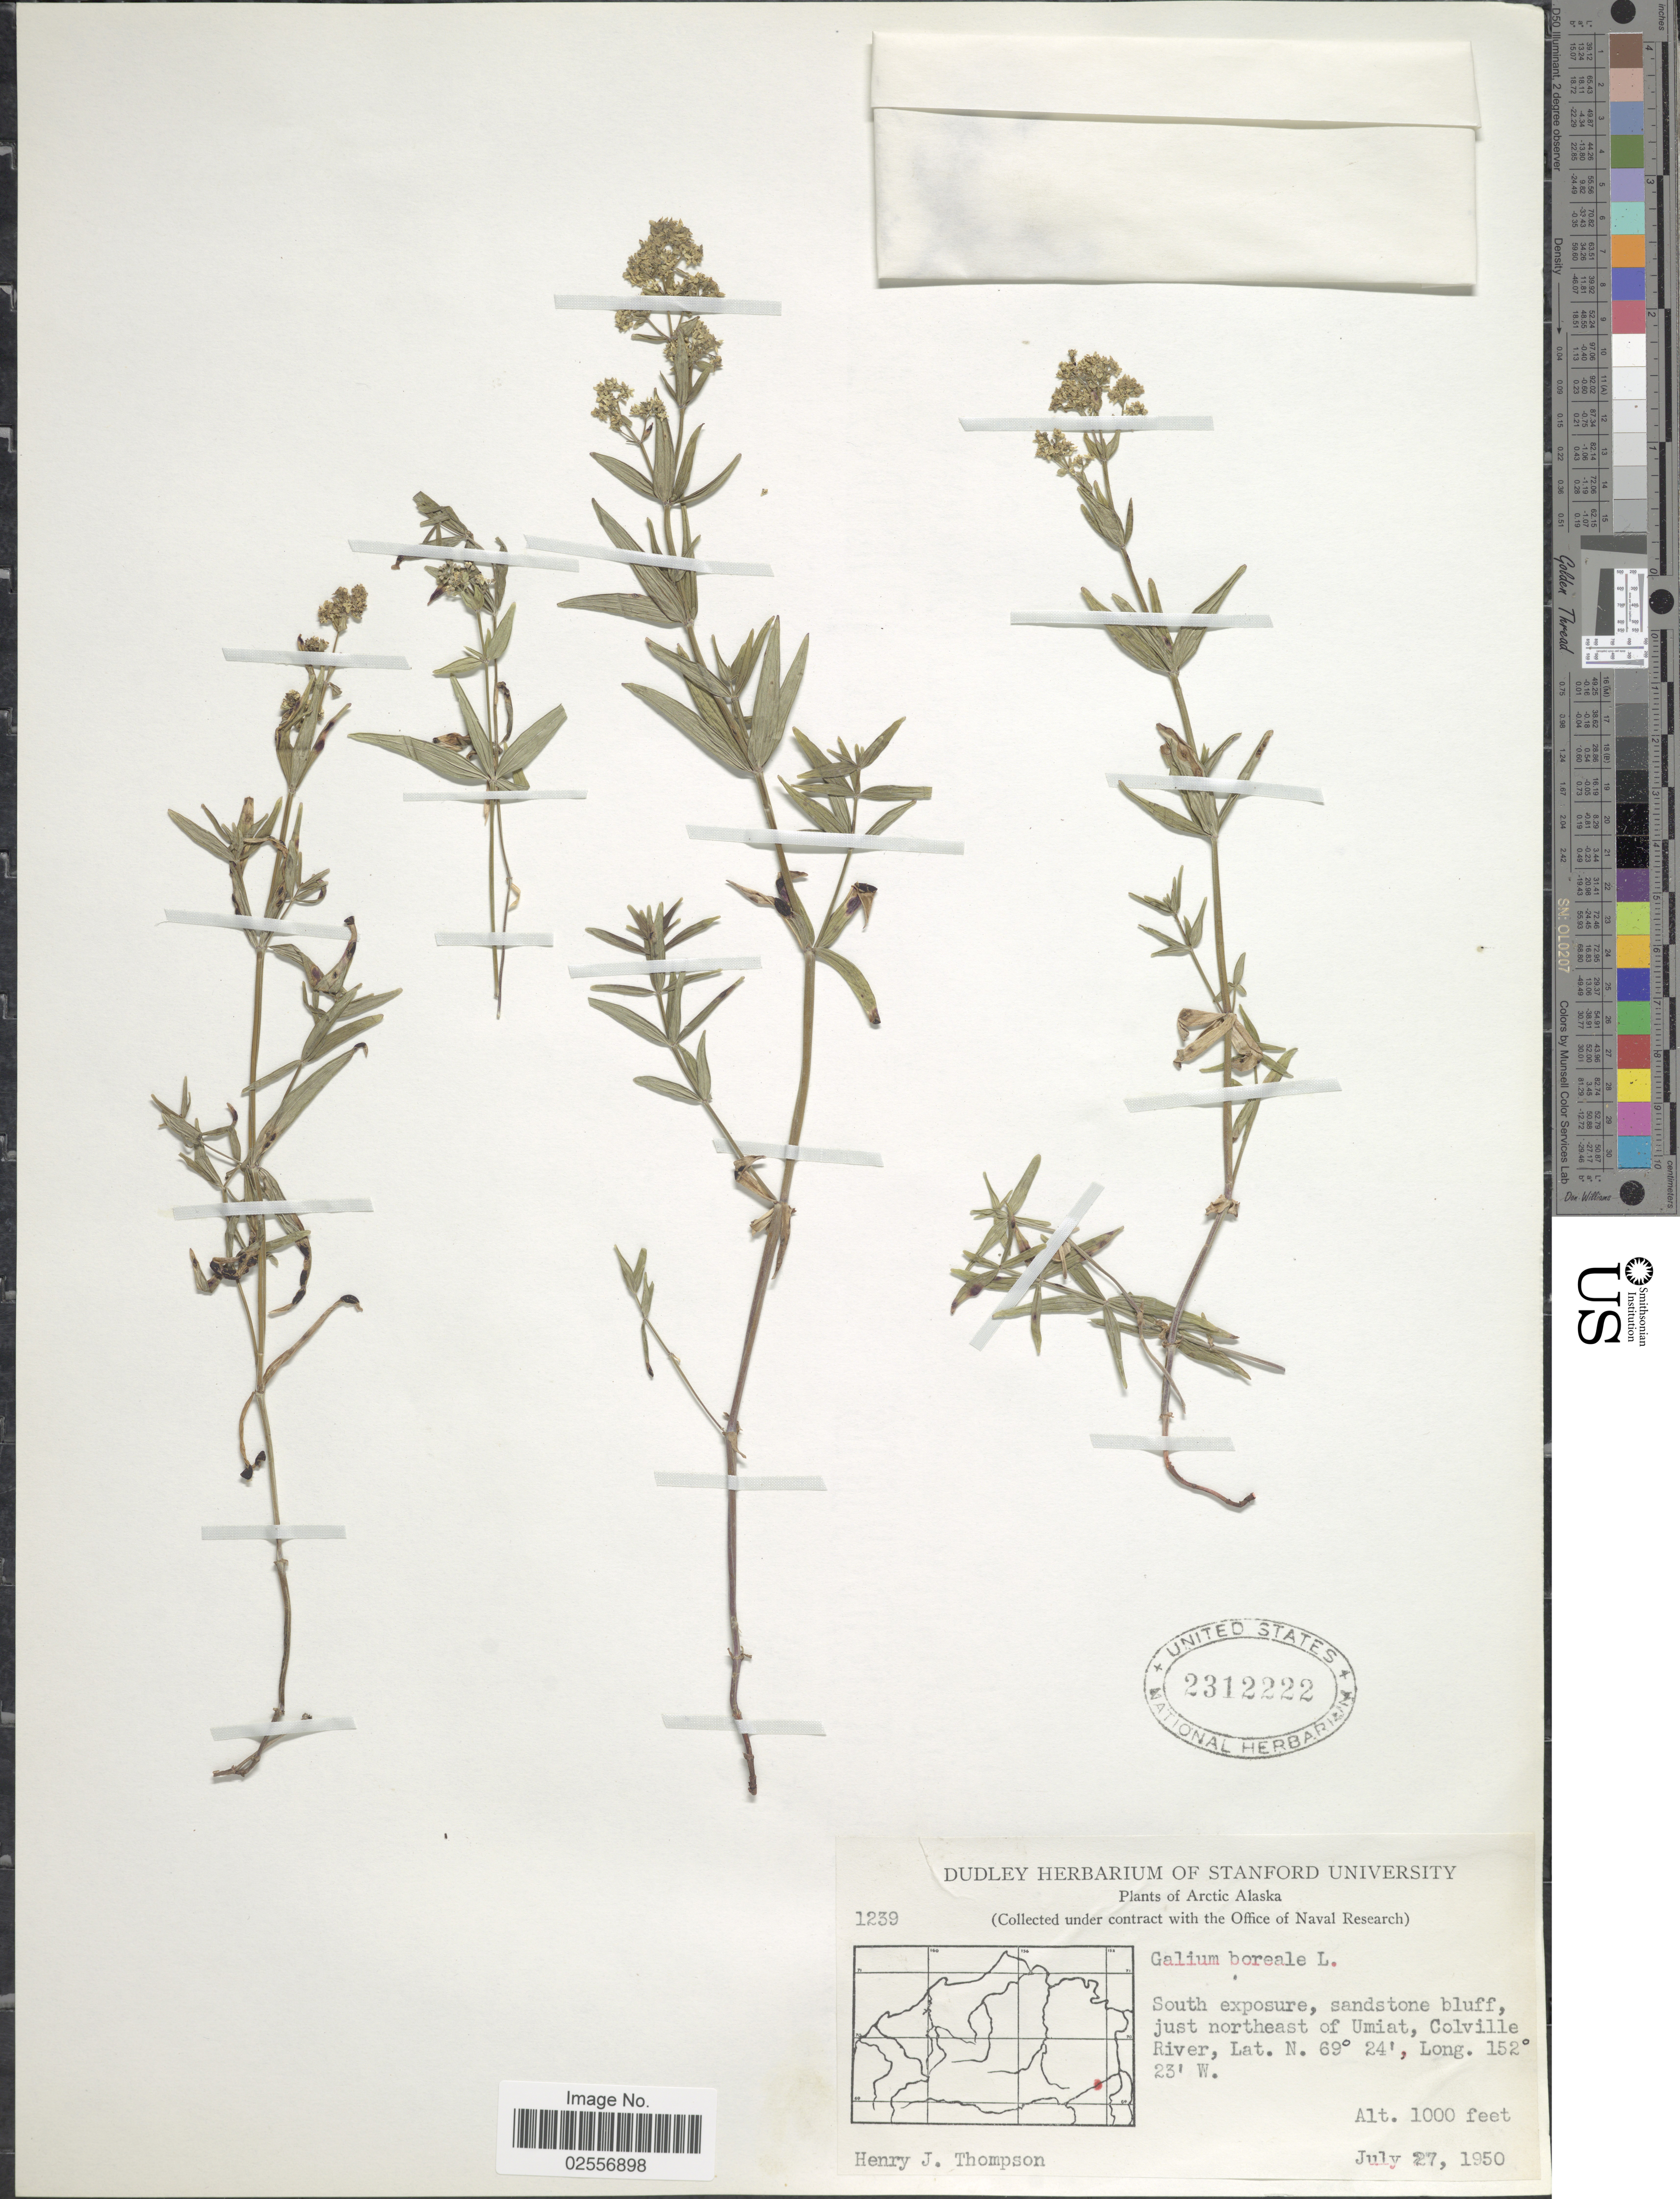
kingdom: Plantae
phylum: Tracheophyta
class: Magnoliopsida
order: Gentianales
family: Rubiaceae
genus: Galium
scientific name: Galium boreale L.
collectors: H. J. Thompson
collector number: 1239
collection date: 1950-07-27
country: United States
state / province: Alaska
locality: Arctic Alaska, just northeast of Umiat, Colville River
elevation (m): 305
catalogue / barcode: US 2312222